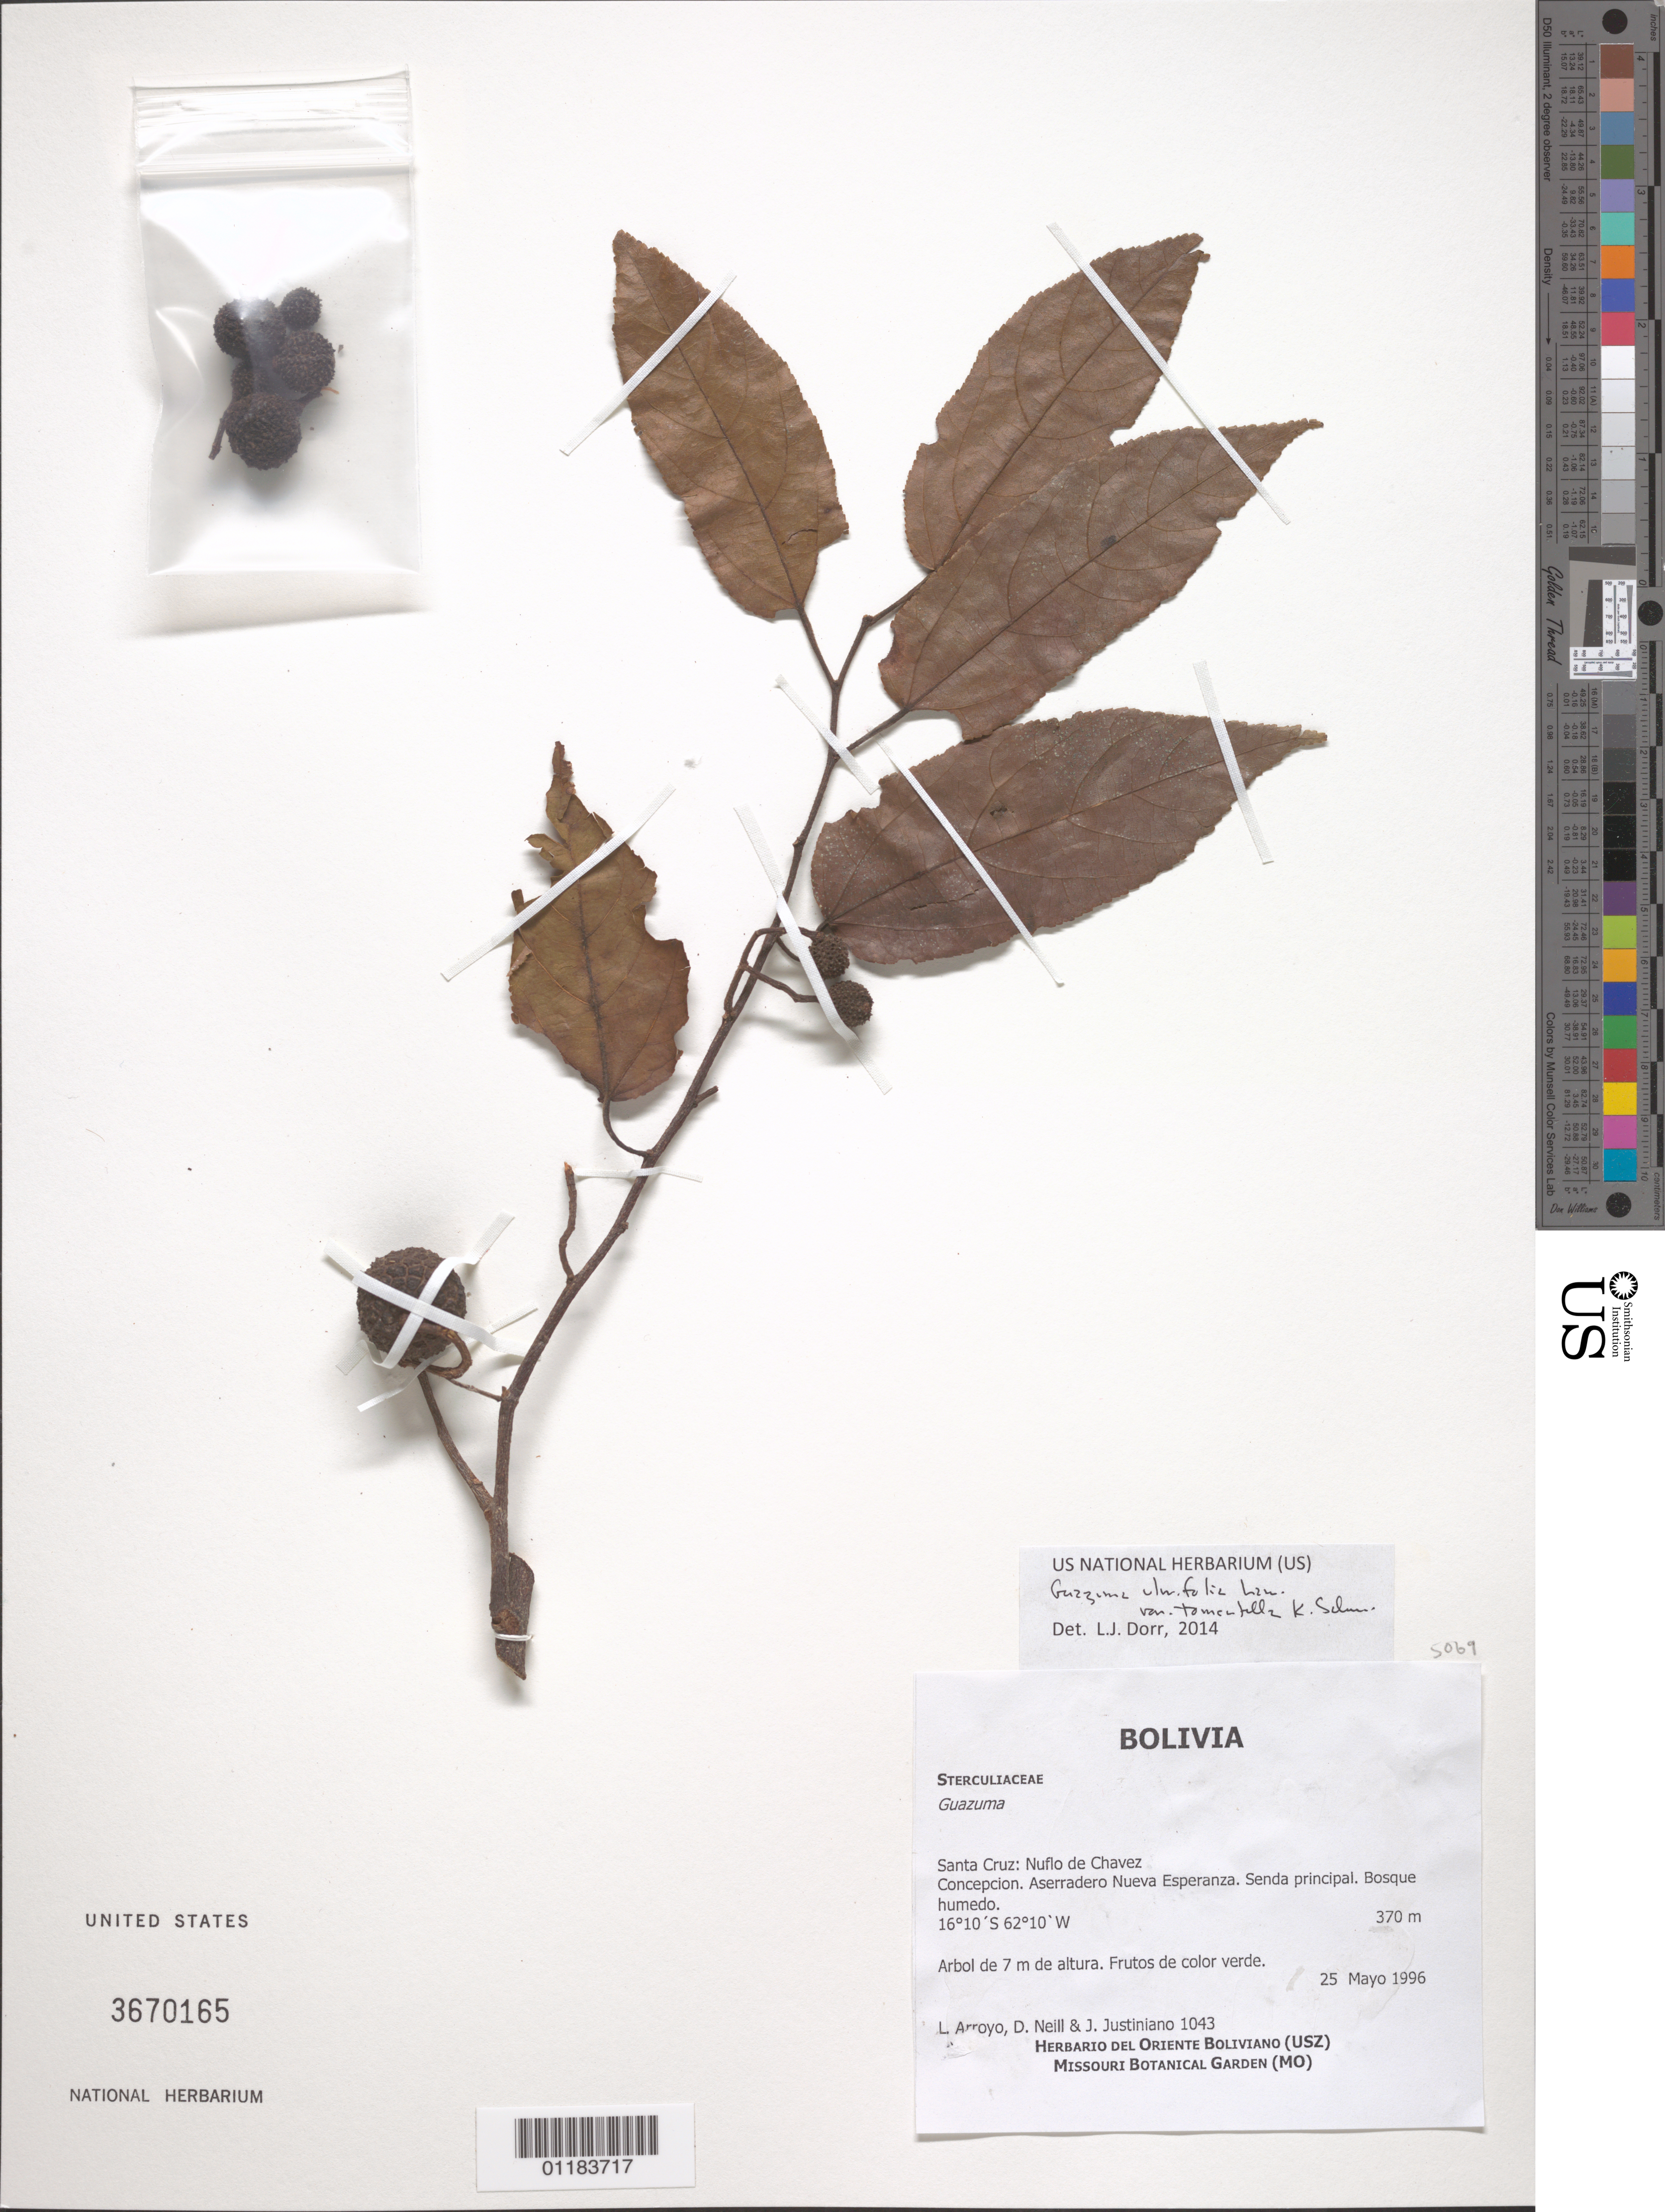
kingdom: Plantae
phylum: Tracheophyta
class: Magnoliopsida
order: Malvales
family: Malvaceae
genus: Guazuma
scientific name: Guazuma ulmifolia var. tomentella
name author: K. Schum.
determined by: Dorr, L. J., (BOT), Smithsonian Institution - National Museum of Natural History (UNITED STATES)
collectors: L. Arroyo, D. A. Neill & J. Justiniano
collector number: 1043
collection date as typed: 17 May 1994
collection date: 1994-05-17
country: Bolivia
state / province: Santa Cruz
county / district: Ñuflo de Chávez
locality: Concepcion. Aserradero Nueva Esperanza. Senda principal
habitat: bosque humedo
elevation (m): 370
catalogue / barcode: US 3670165